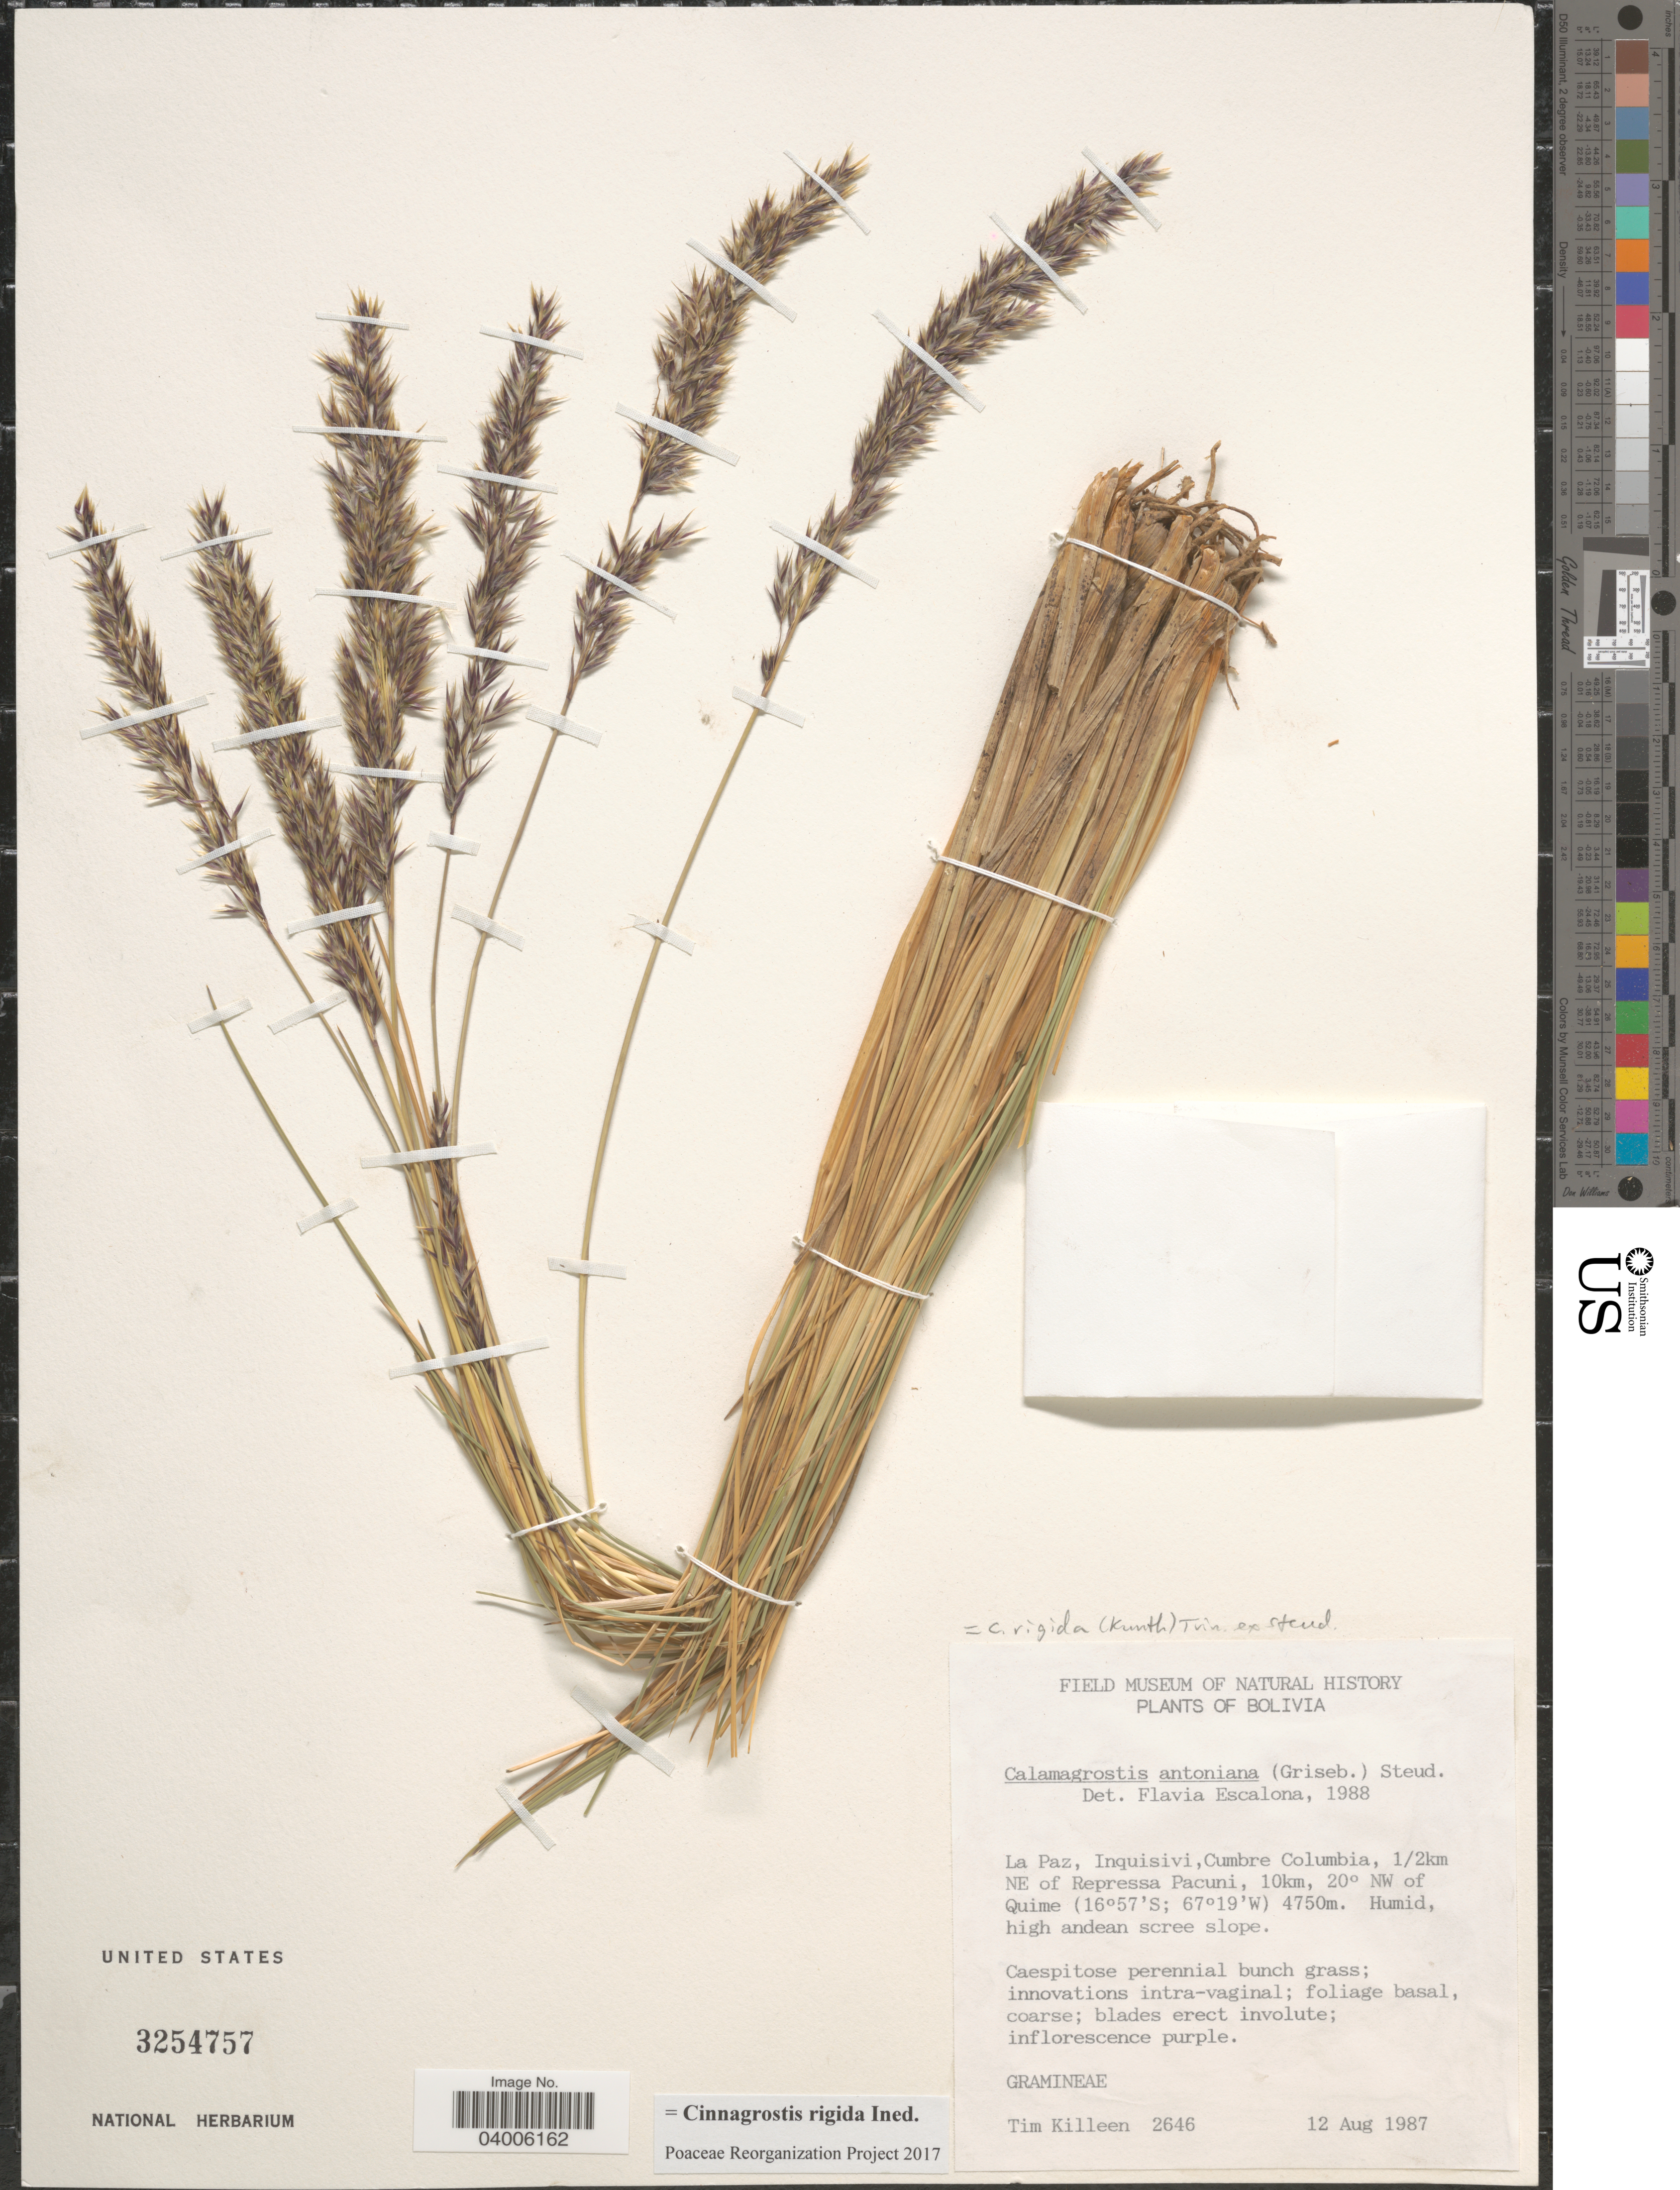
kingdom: Plantae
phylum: Tracheophyta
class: Liliopsida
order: Poales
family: Poaceae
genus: Cinnagrostis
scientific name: Cinnagrostis rigida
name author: (Kunth) P.M. Peterson et al.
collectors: T. J. Killeen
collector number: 2646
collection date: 1987-08-12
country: Bolivia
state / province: La Paz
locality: Inquisivi, Cumbre Columbia, 1/2km NE of Repressa Pacuni, 10km, 20° NW of Quime.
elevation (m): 4750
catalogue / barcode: US 3254757